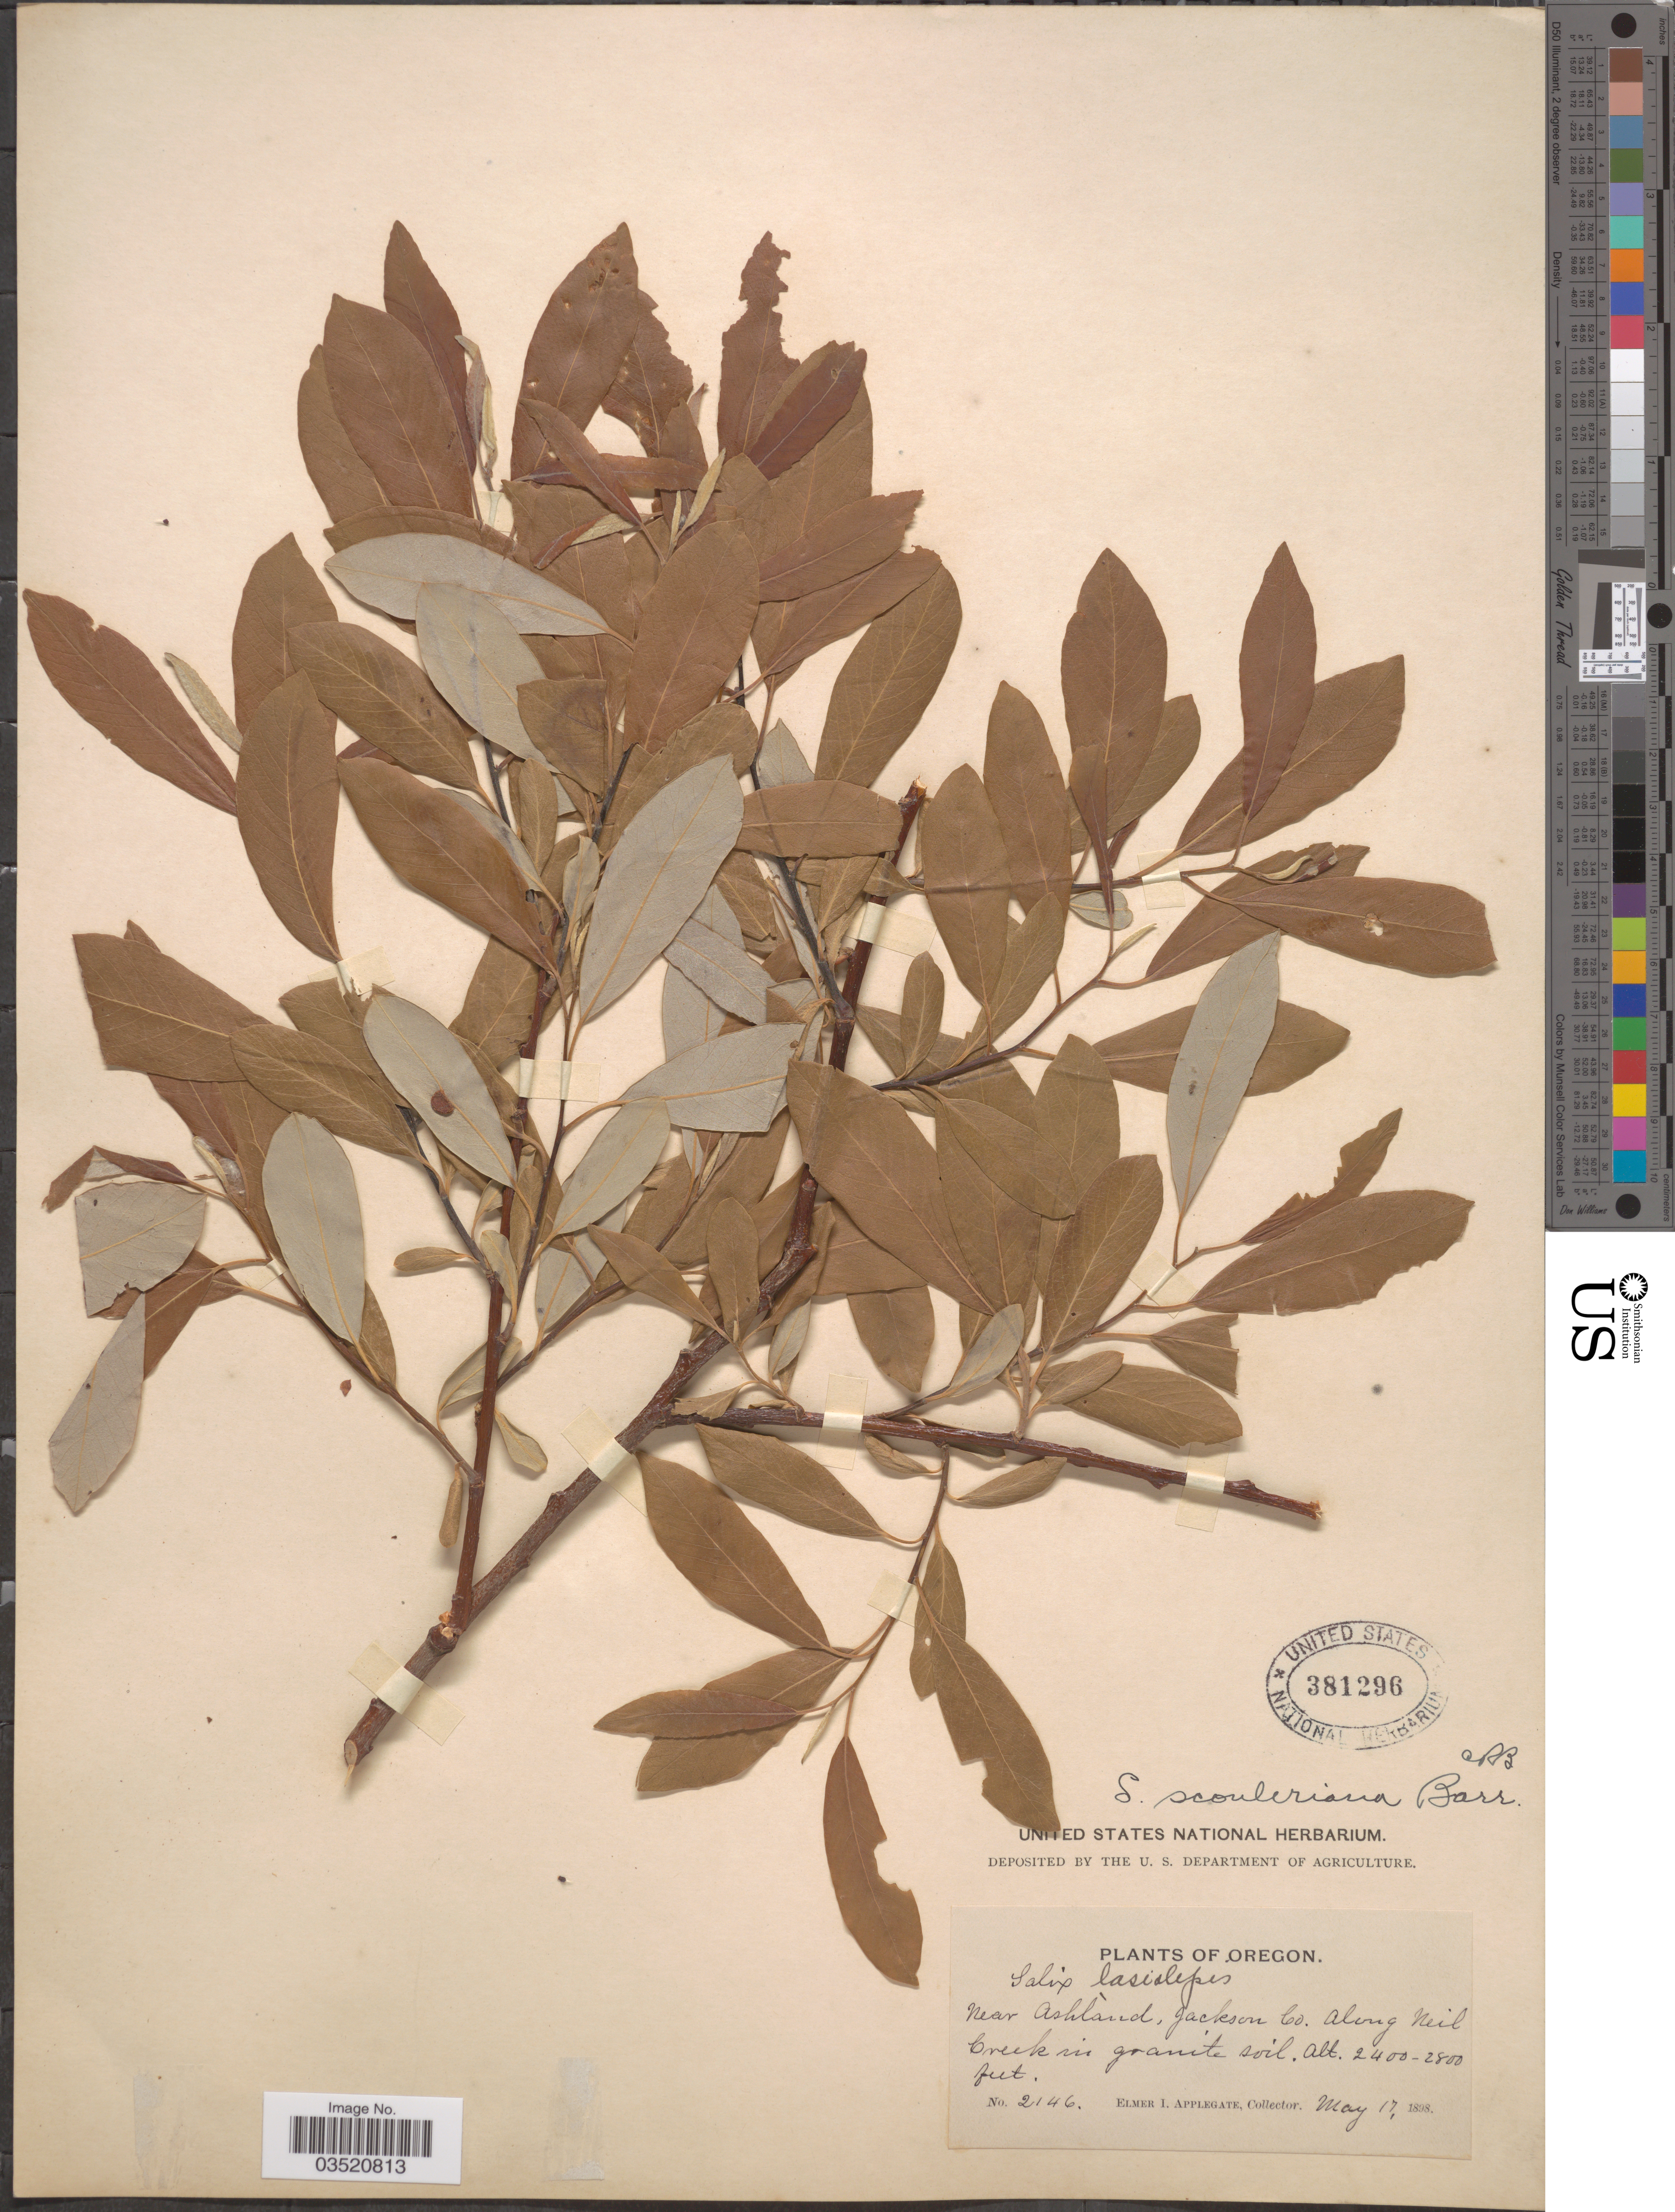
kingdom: Plantae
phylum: Tracheophyta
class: Magnoliopsida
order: Malpighiales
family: Salicaceae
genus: Salix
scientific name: Salix scouleriana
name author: Barratt ex Hook.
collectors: E. I. Applegate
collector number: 2146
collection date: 1898-05-17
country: United States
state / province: Oregon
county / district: Jackson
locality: Near Ashland, Jackson Co. Along Neil Creek in granite soil.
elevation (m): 732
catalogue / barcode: US 381296